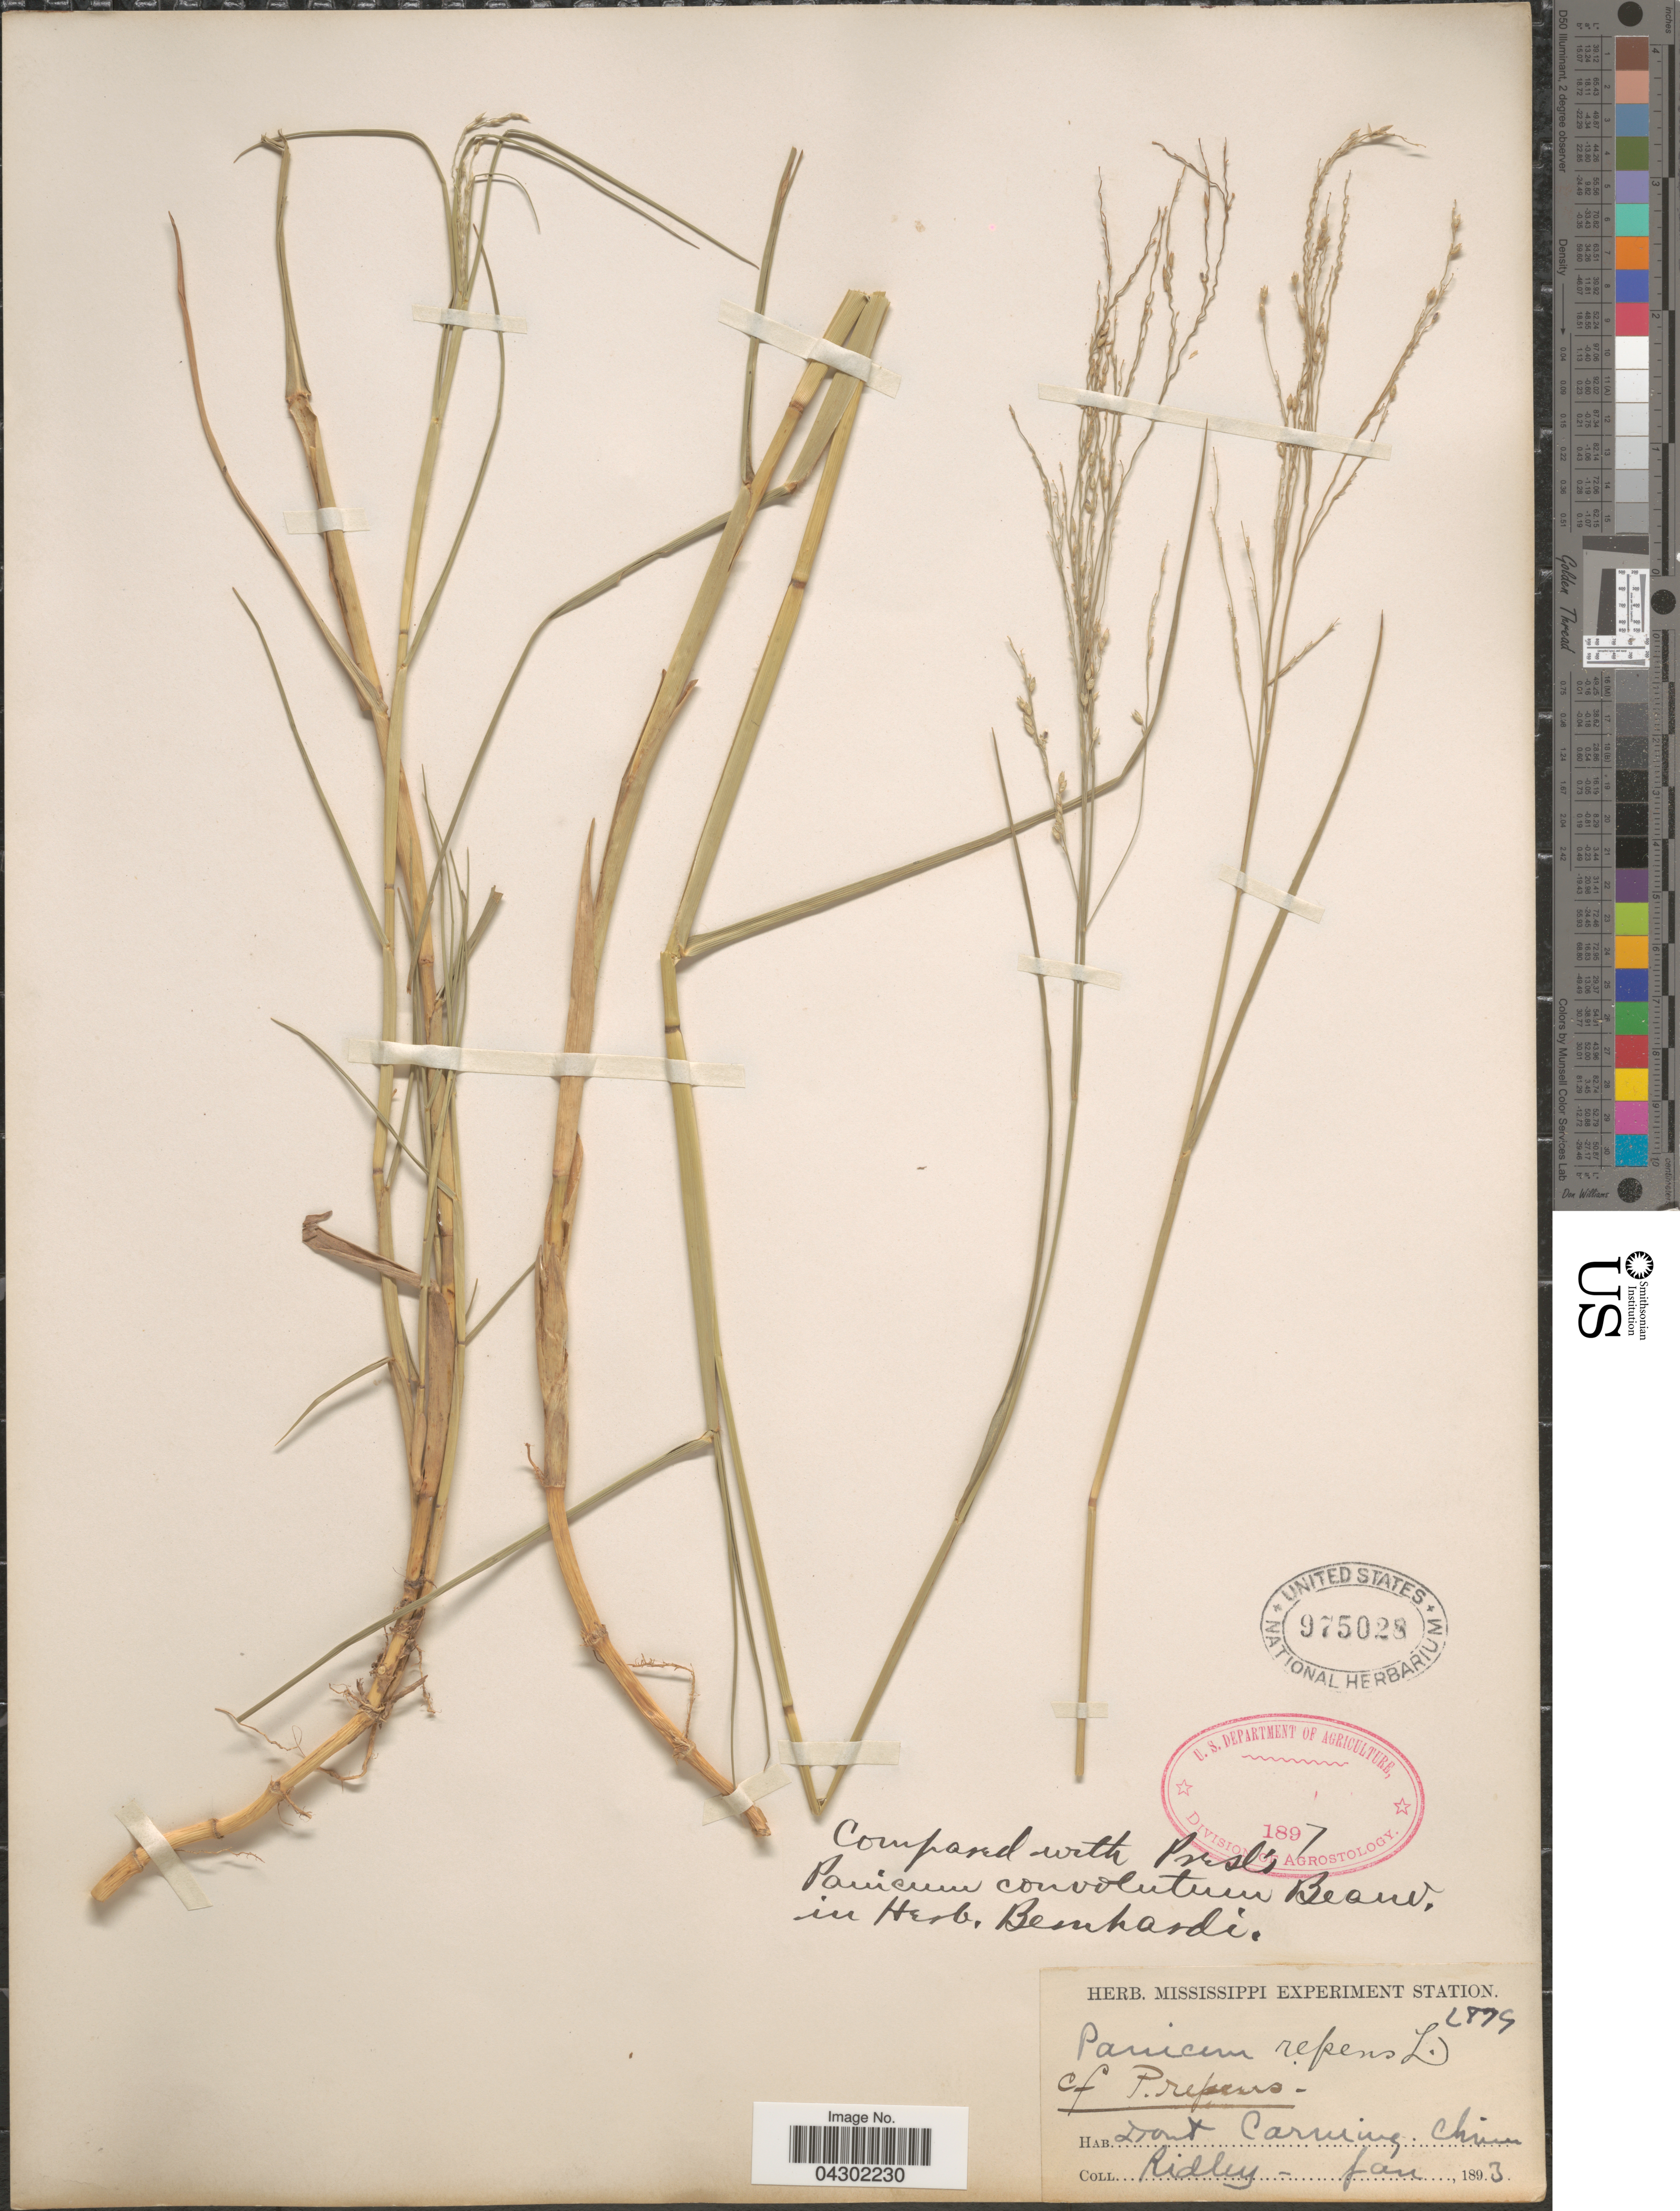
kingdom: Plantae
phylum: Tracheophyta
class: Liliopsida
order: Poales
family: Poaceae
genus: Panicum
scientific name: Panicum repens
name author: L.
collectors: -. Ridley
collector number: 2879*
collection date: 1893-01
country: China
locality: Mont Carning. [interpreted]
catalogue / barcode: US 975028